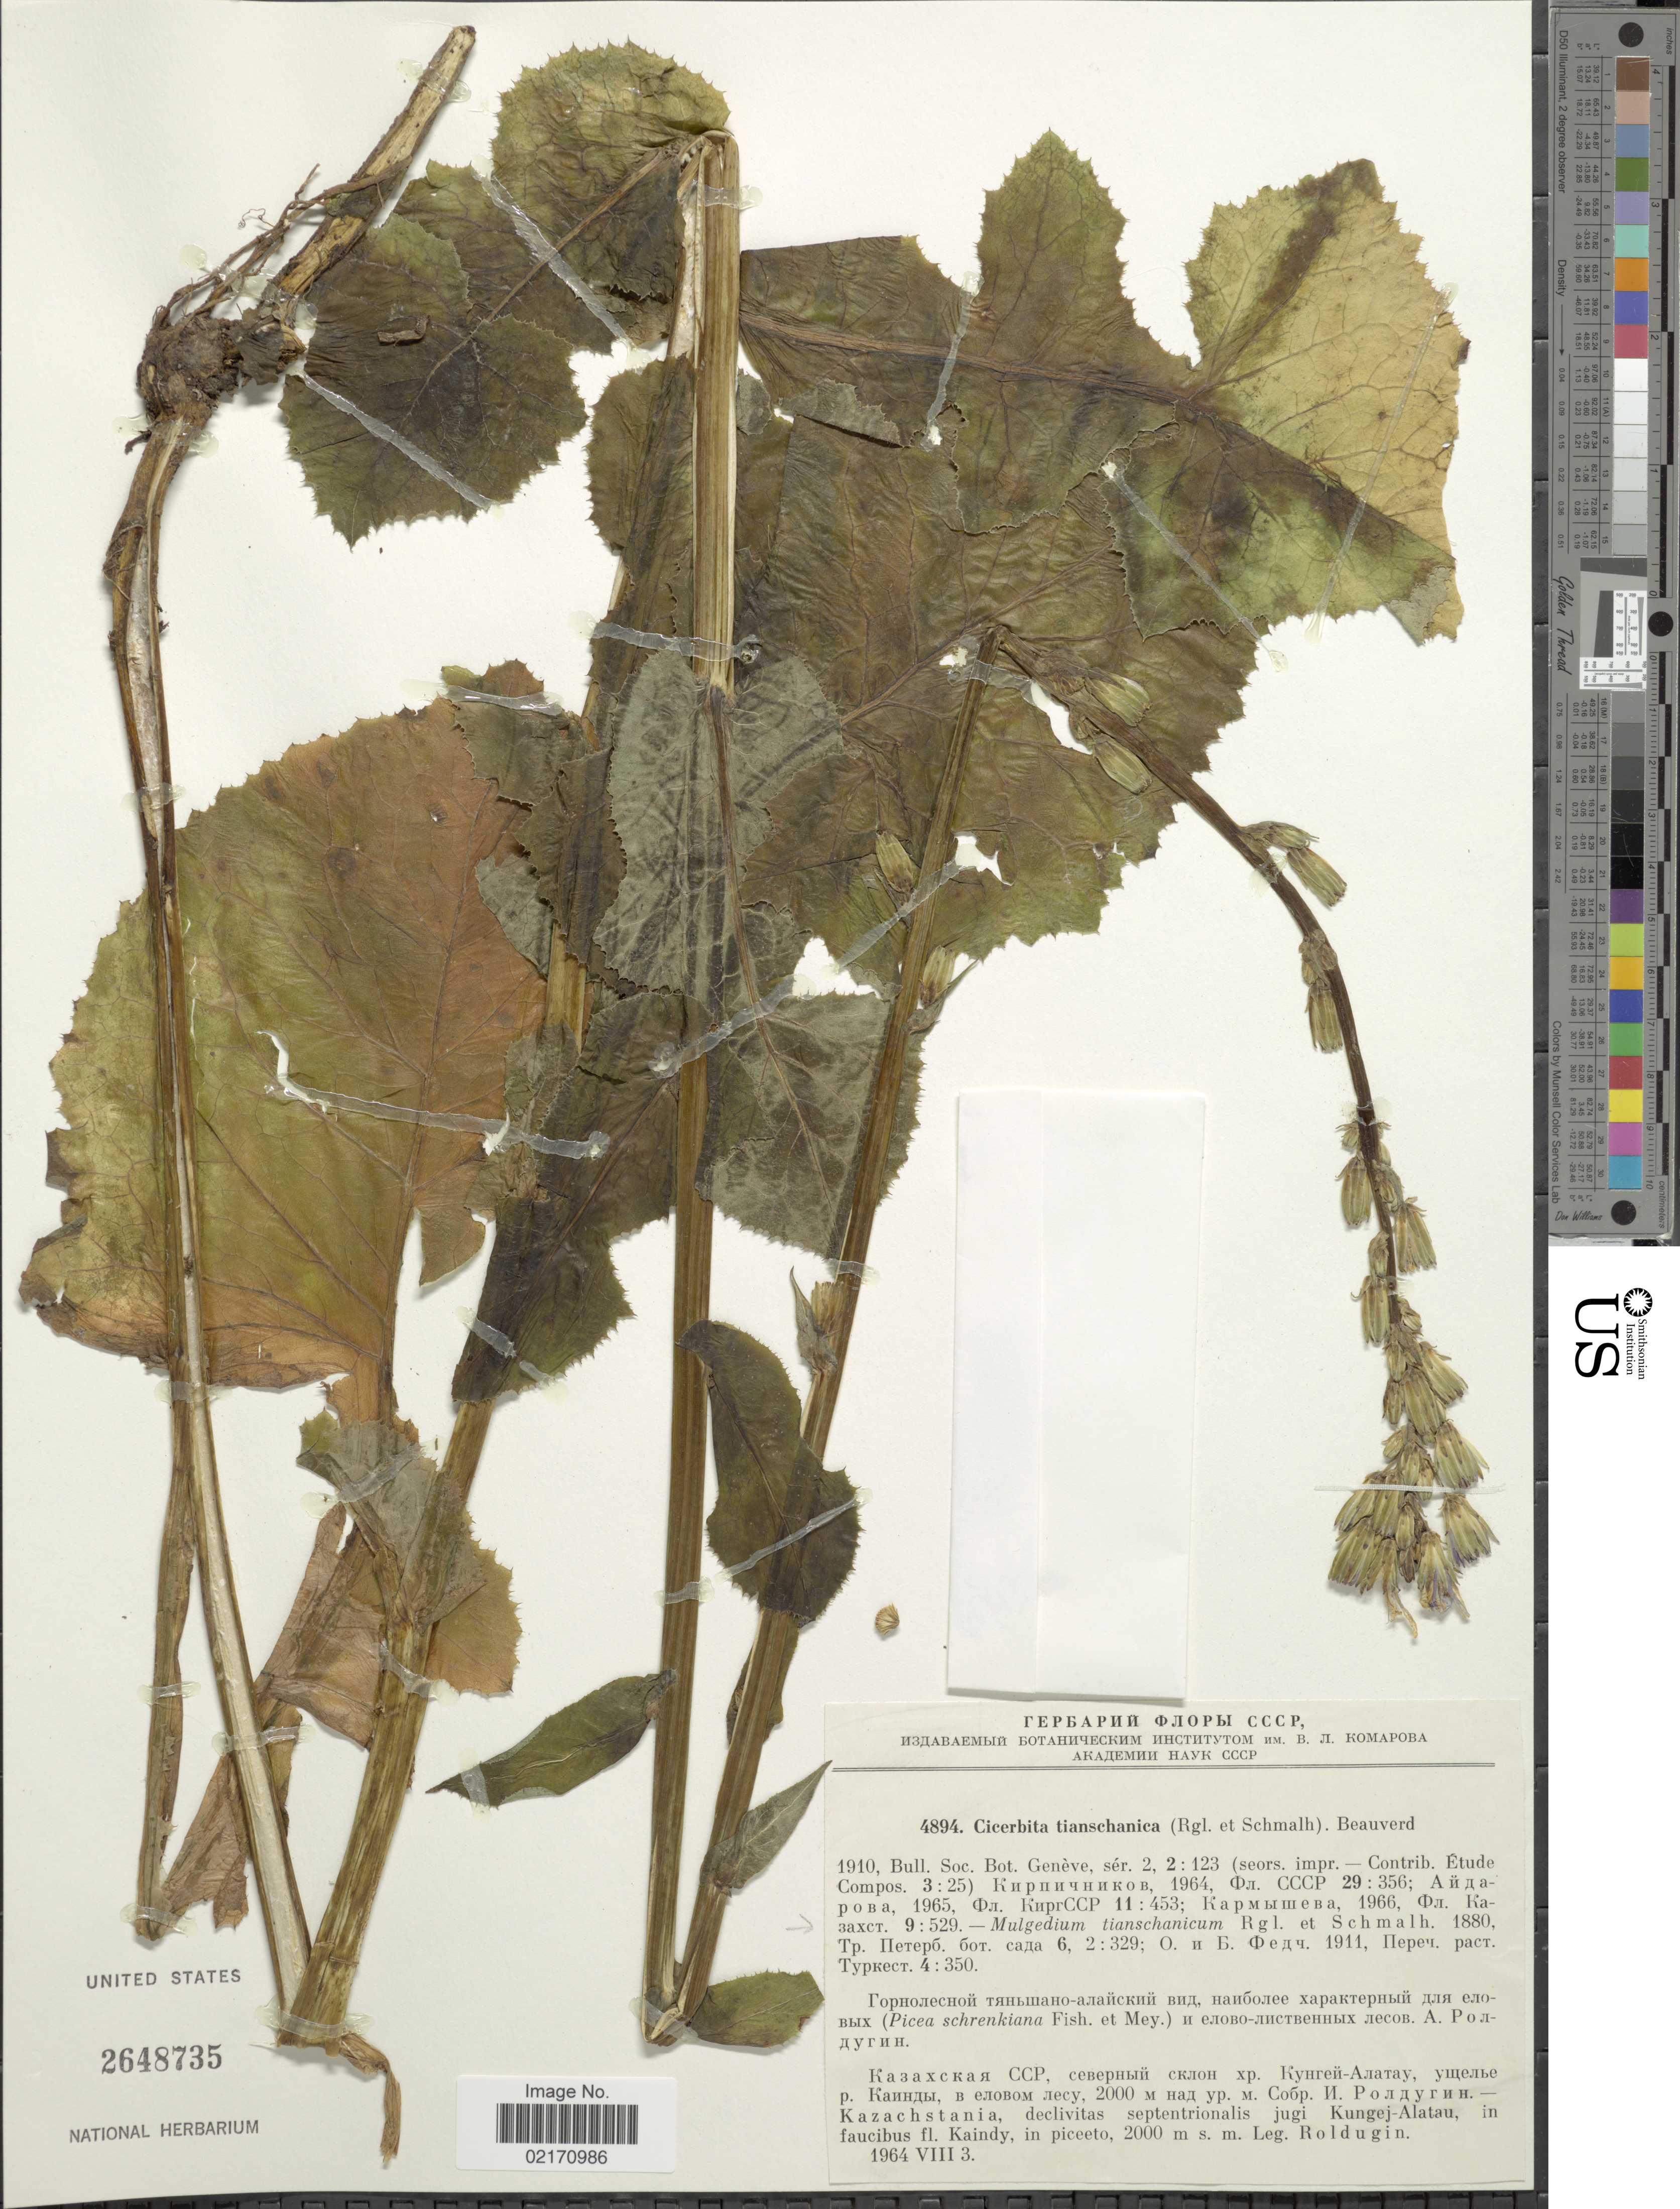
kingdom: Plantae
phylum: Tracheophyta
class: Magnoliopsida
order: Asterales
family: Asteraceae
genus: Cicerbita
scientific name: Cicerbita sp.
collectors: I. Roldugin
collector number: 4894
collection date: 1964-08-03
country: Kazakhstan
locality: Kazachstania, jugi Kungej-Alatau, fl. Kaindy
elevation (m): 2000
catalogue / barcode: US 2648735